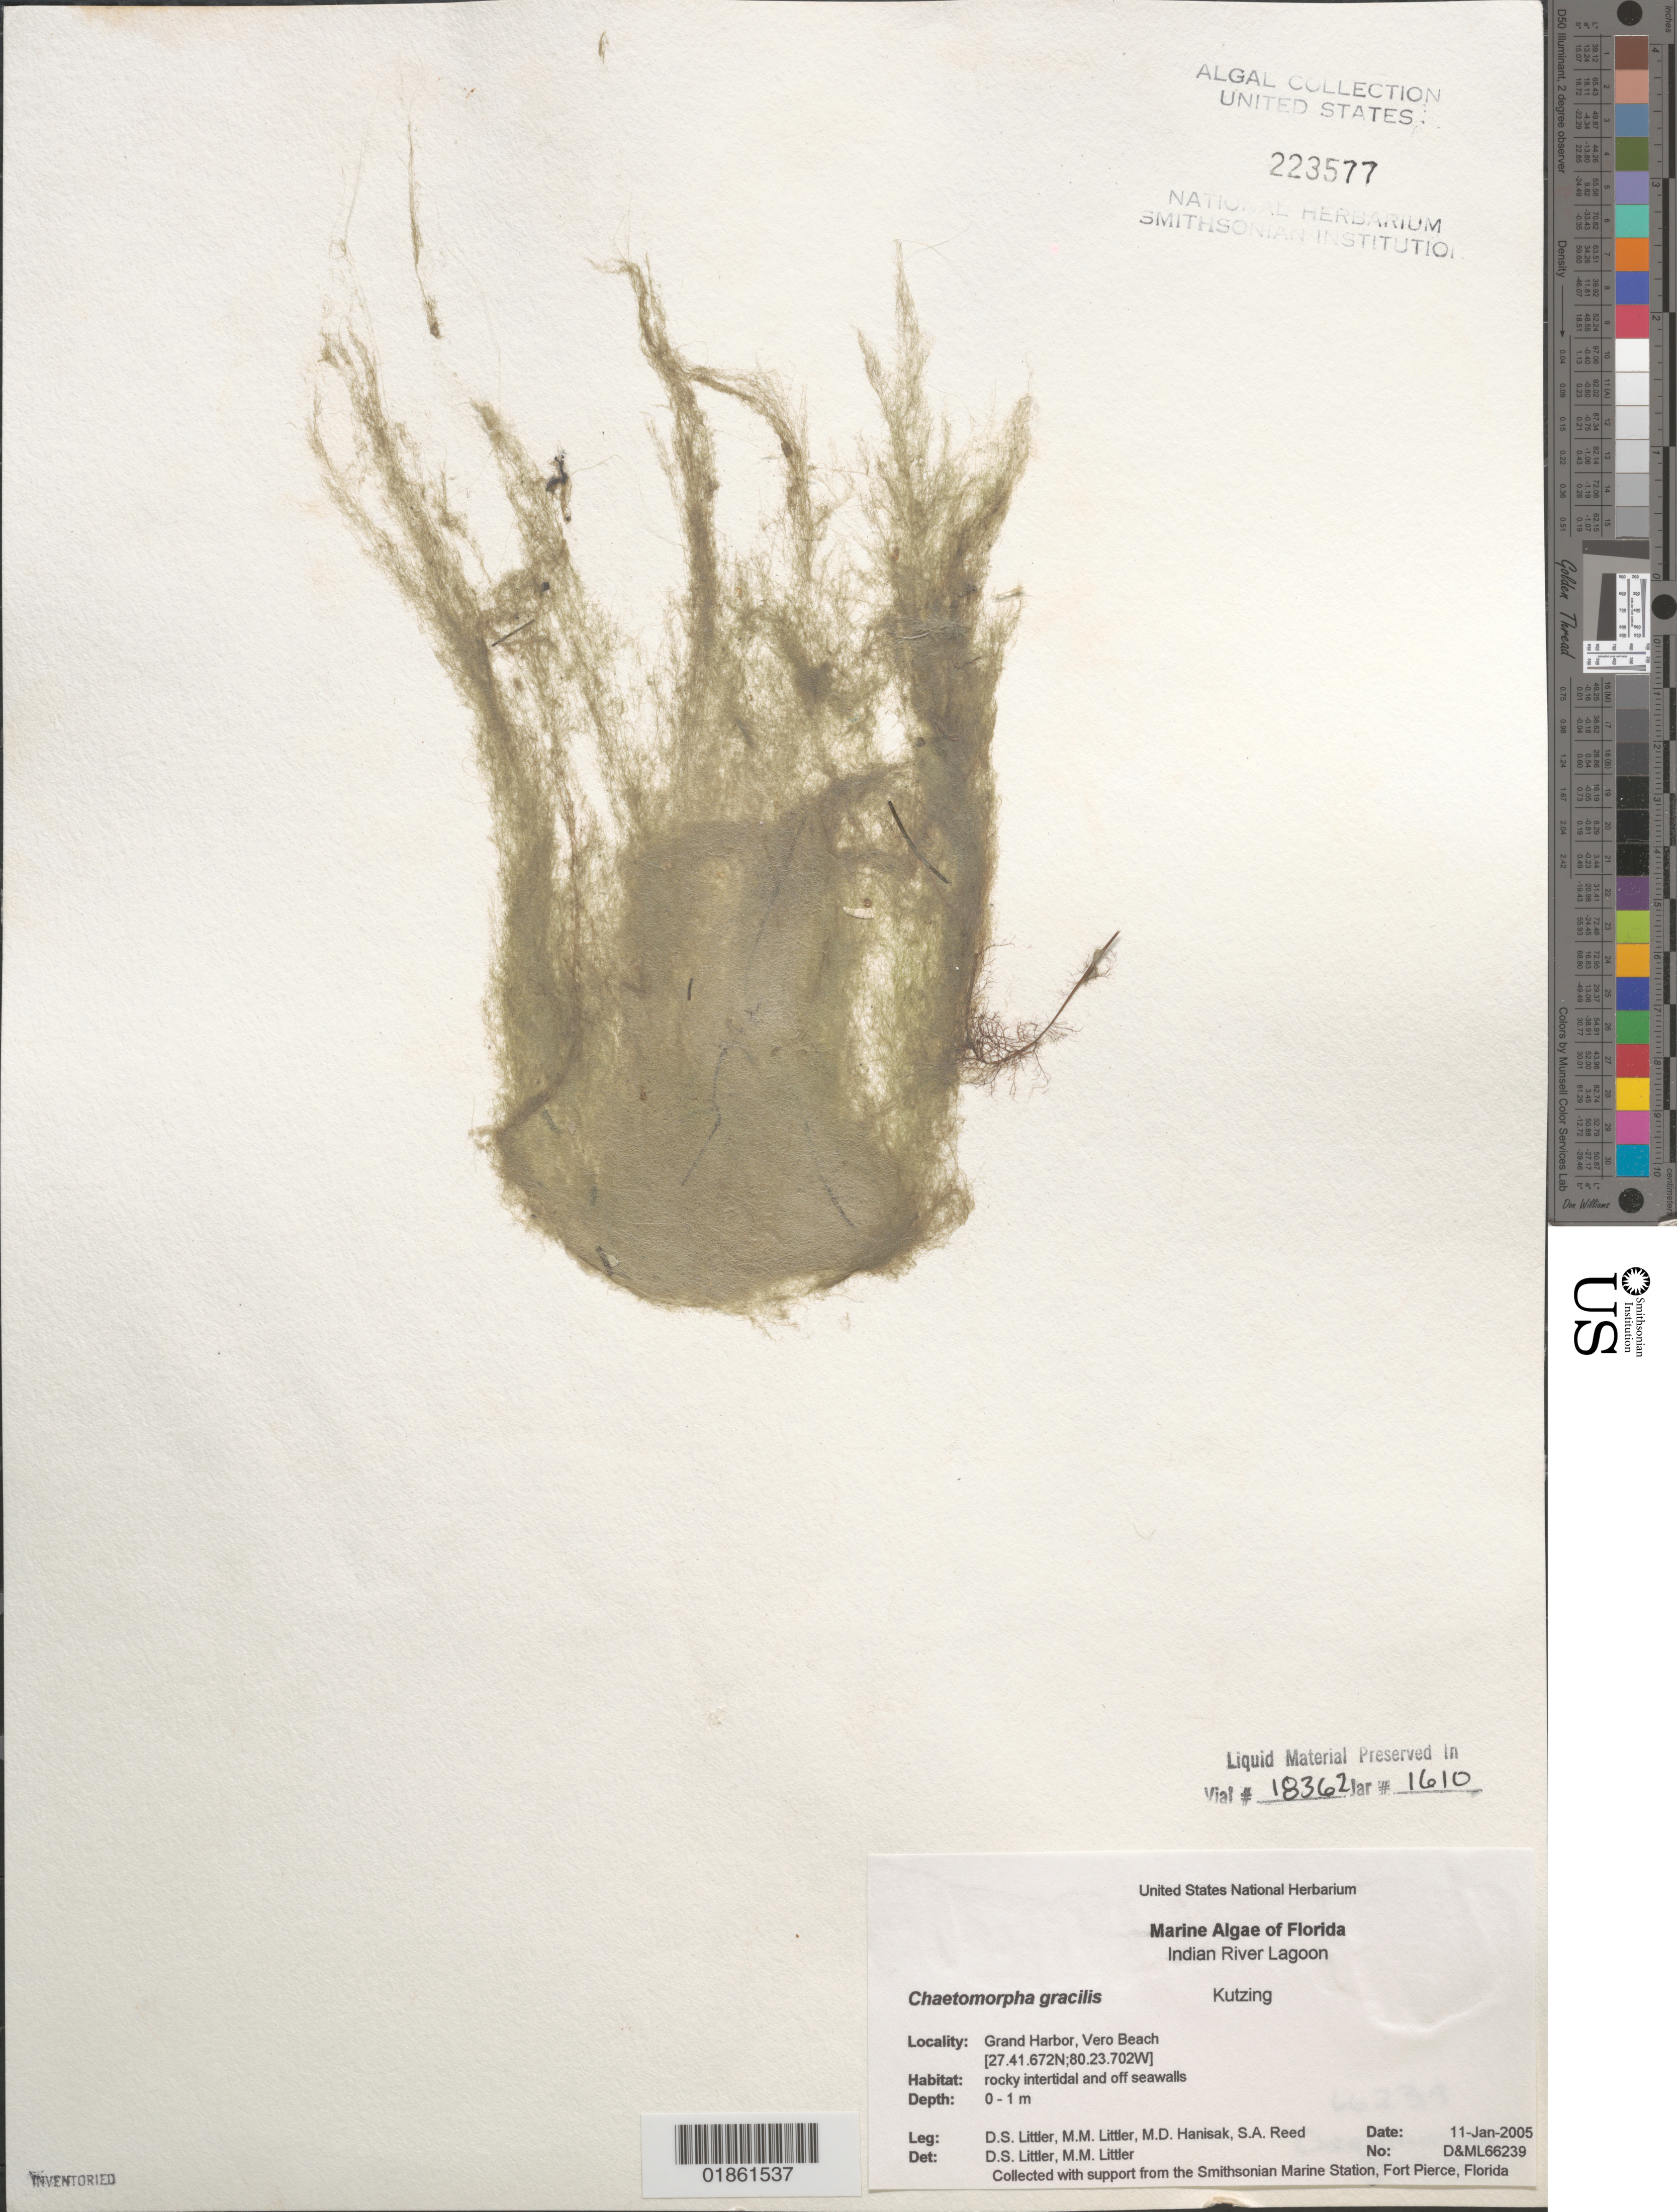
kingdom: Plantae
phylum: Chlorophyta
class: Ulvophyceae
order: Cladophorales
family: Cladophoraceae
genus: Chaetomorpha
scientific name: Chaetomorpha gracilis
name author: Kütz.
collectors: D. S. Littler, M. Hanisak & S. Reed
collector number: D&ML66239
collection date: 2005-01-11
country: United States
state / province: Florida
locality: Indian River Lagoon. Grand Harbor, Vero Beach.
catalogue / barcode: US 223577